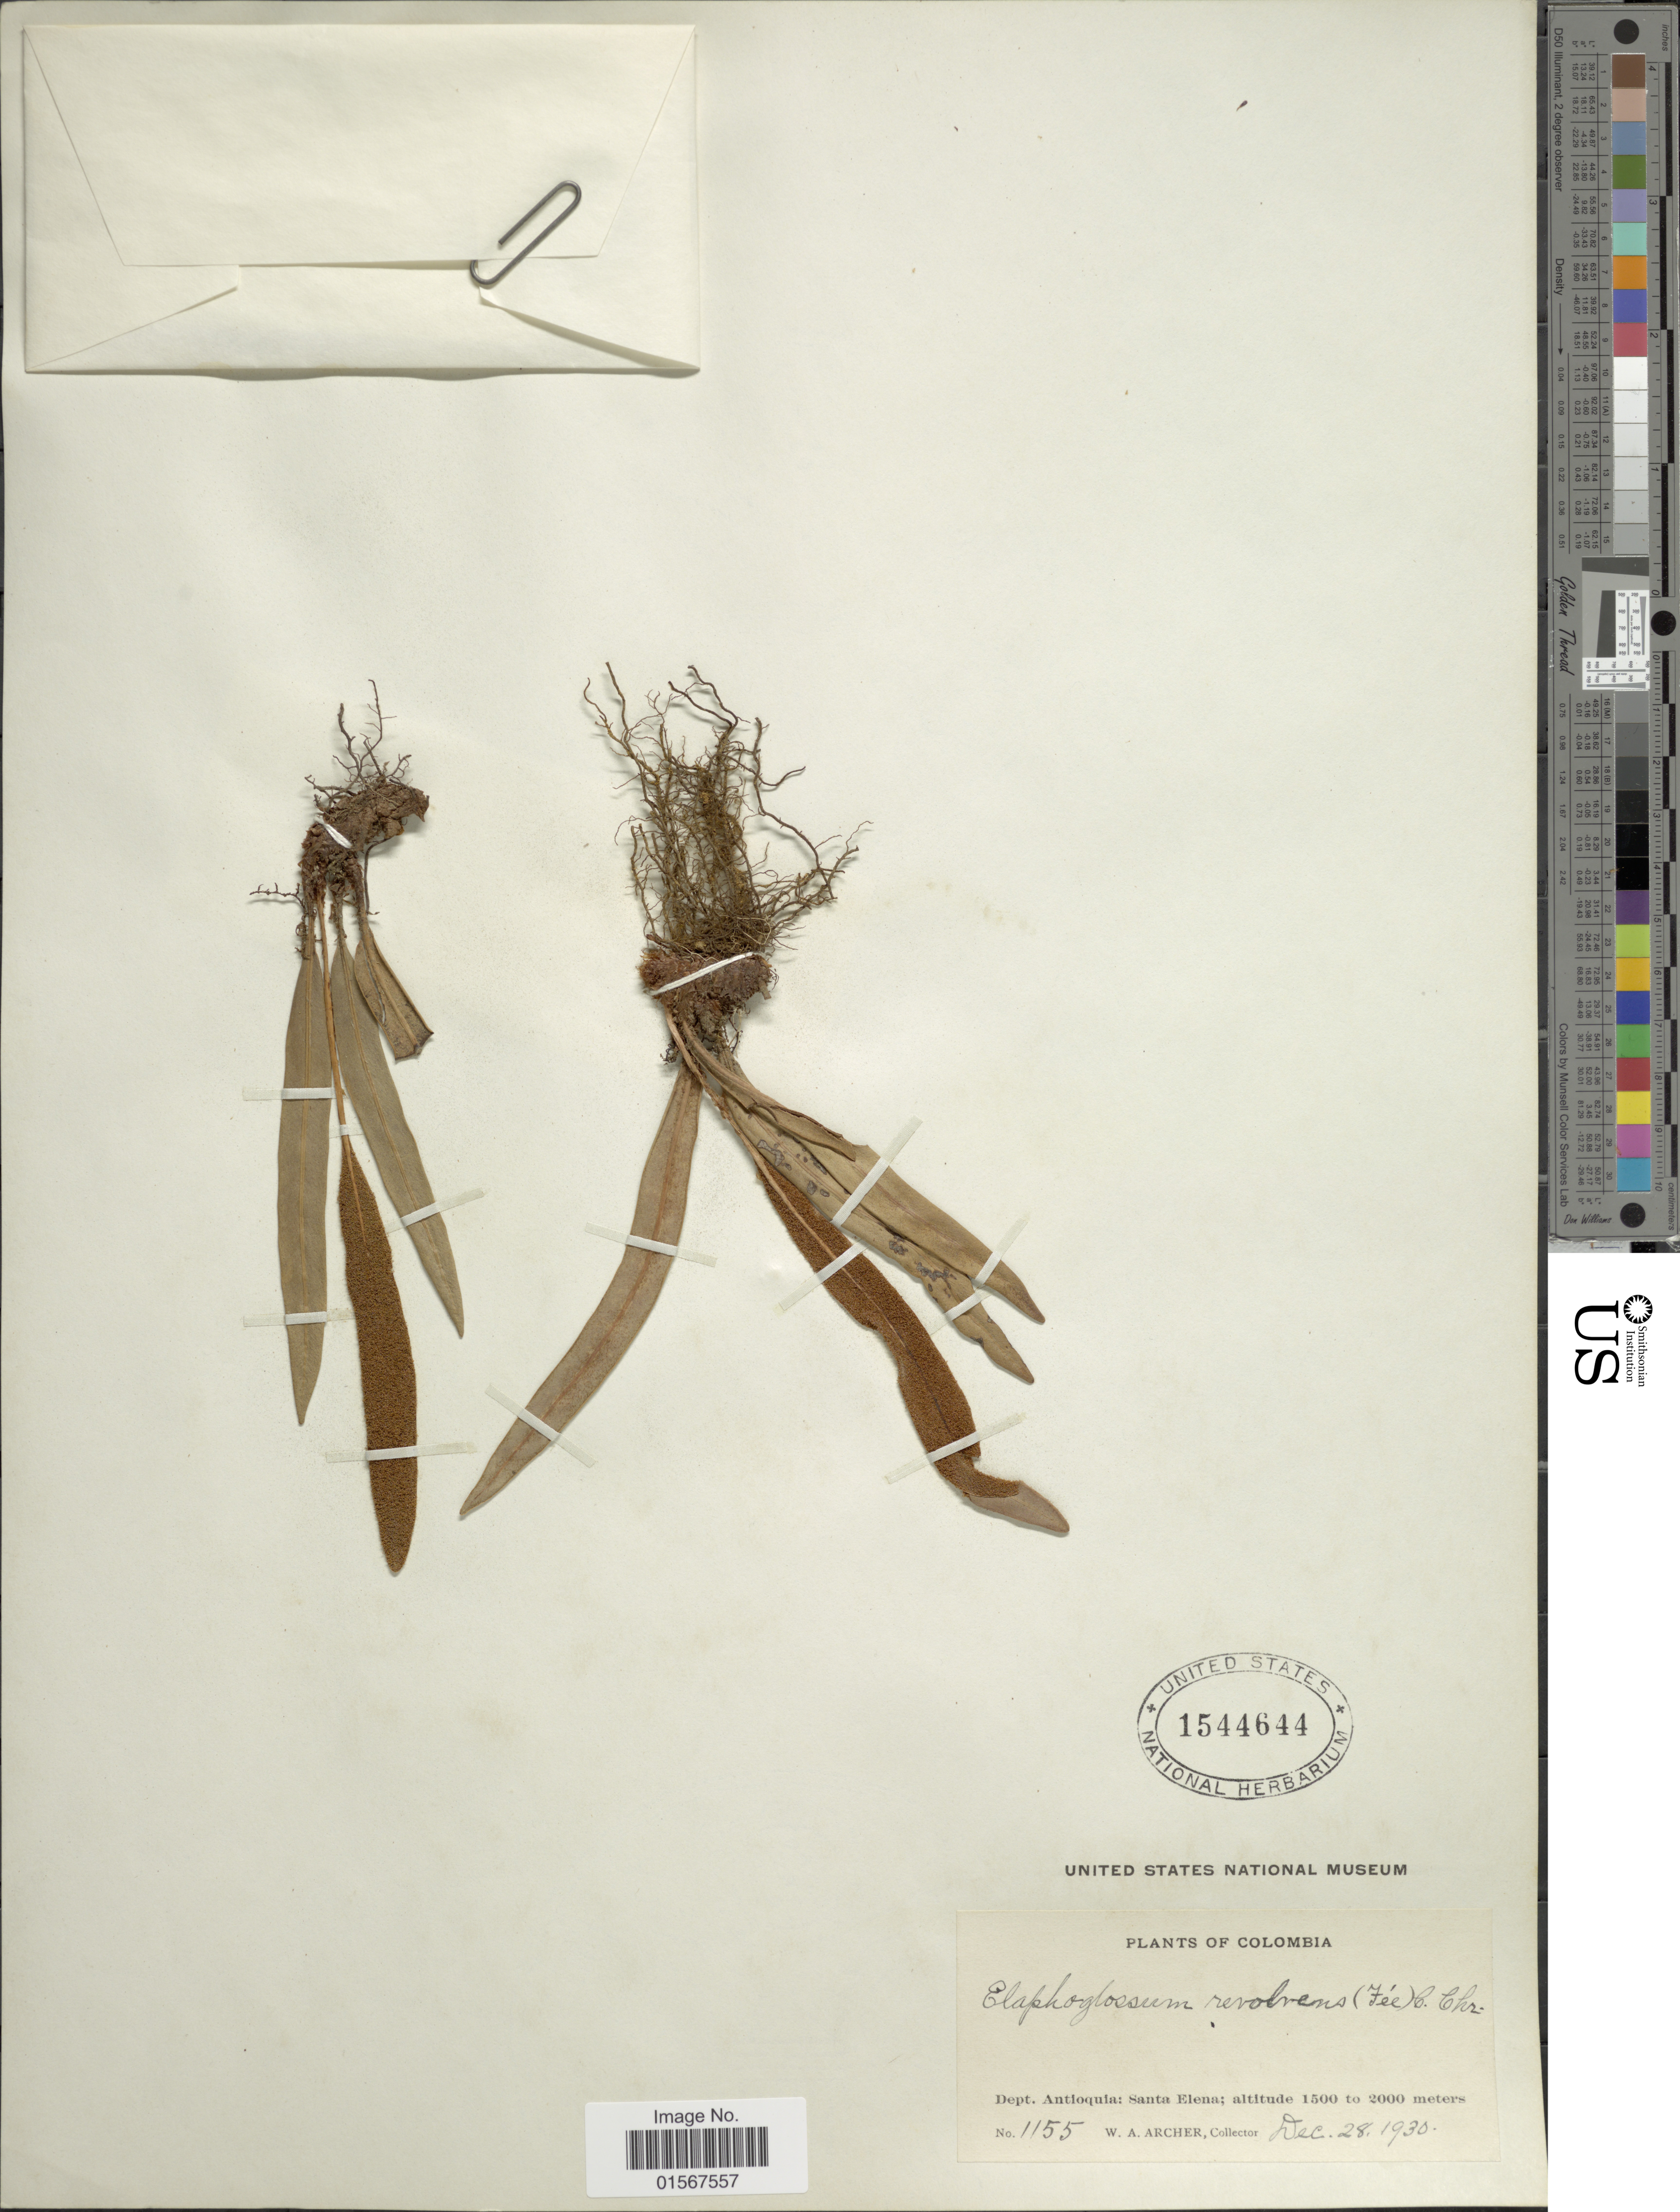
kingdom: Plantae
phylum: Tracheophyta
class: Polypodiopsida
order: Polypodiales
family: Dryopteridaceae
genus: Elaphoglossum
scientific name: Elaphoglossum revolvens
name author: (Fée) C. Chr.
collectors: W. A. Archer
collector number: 1155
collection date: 1930-12-28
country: Colombia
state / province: Antioquia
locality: Dept. Antioquia: Santa Elena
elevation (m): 1500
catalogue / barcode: US 1544644